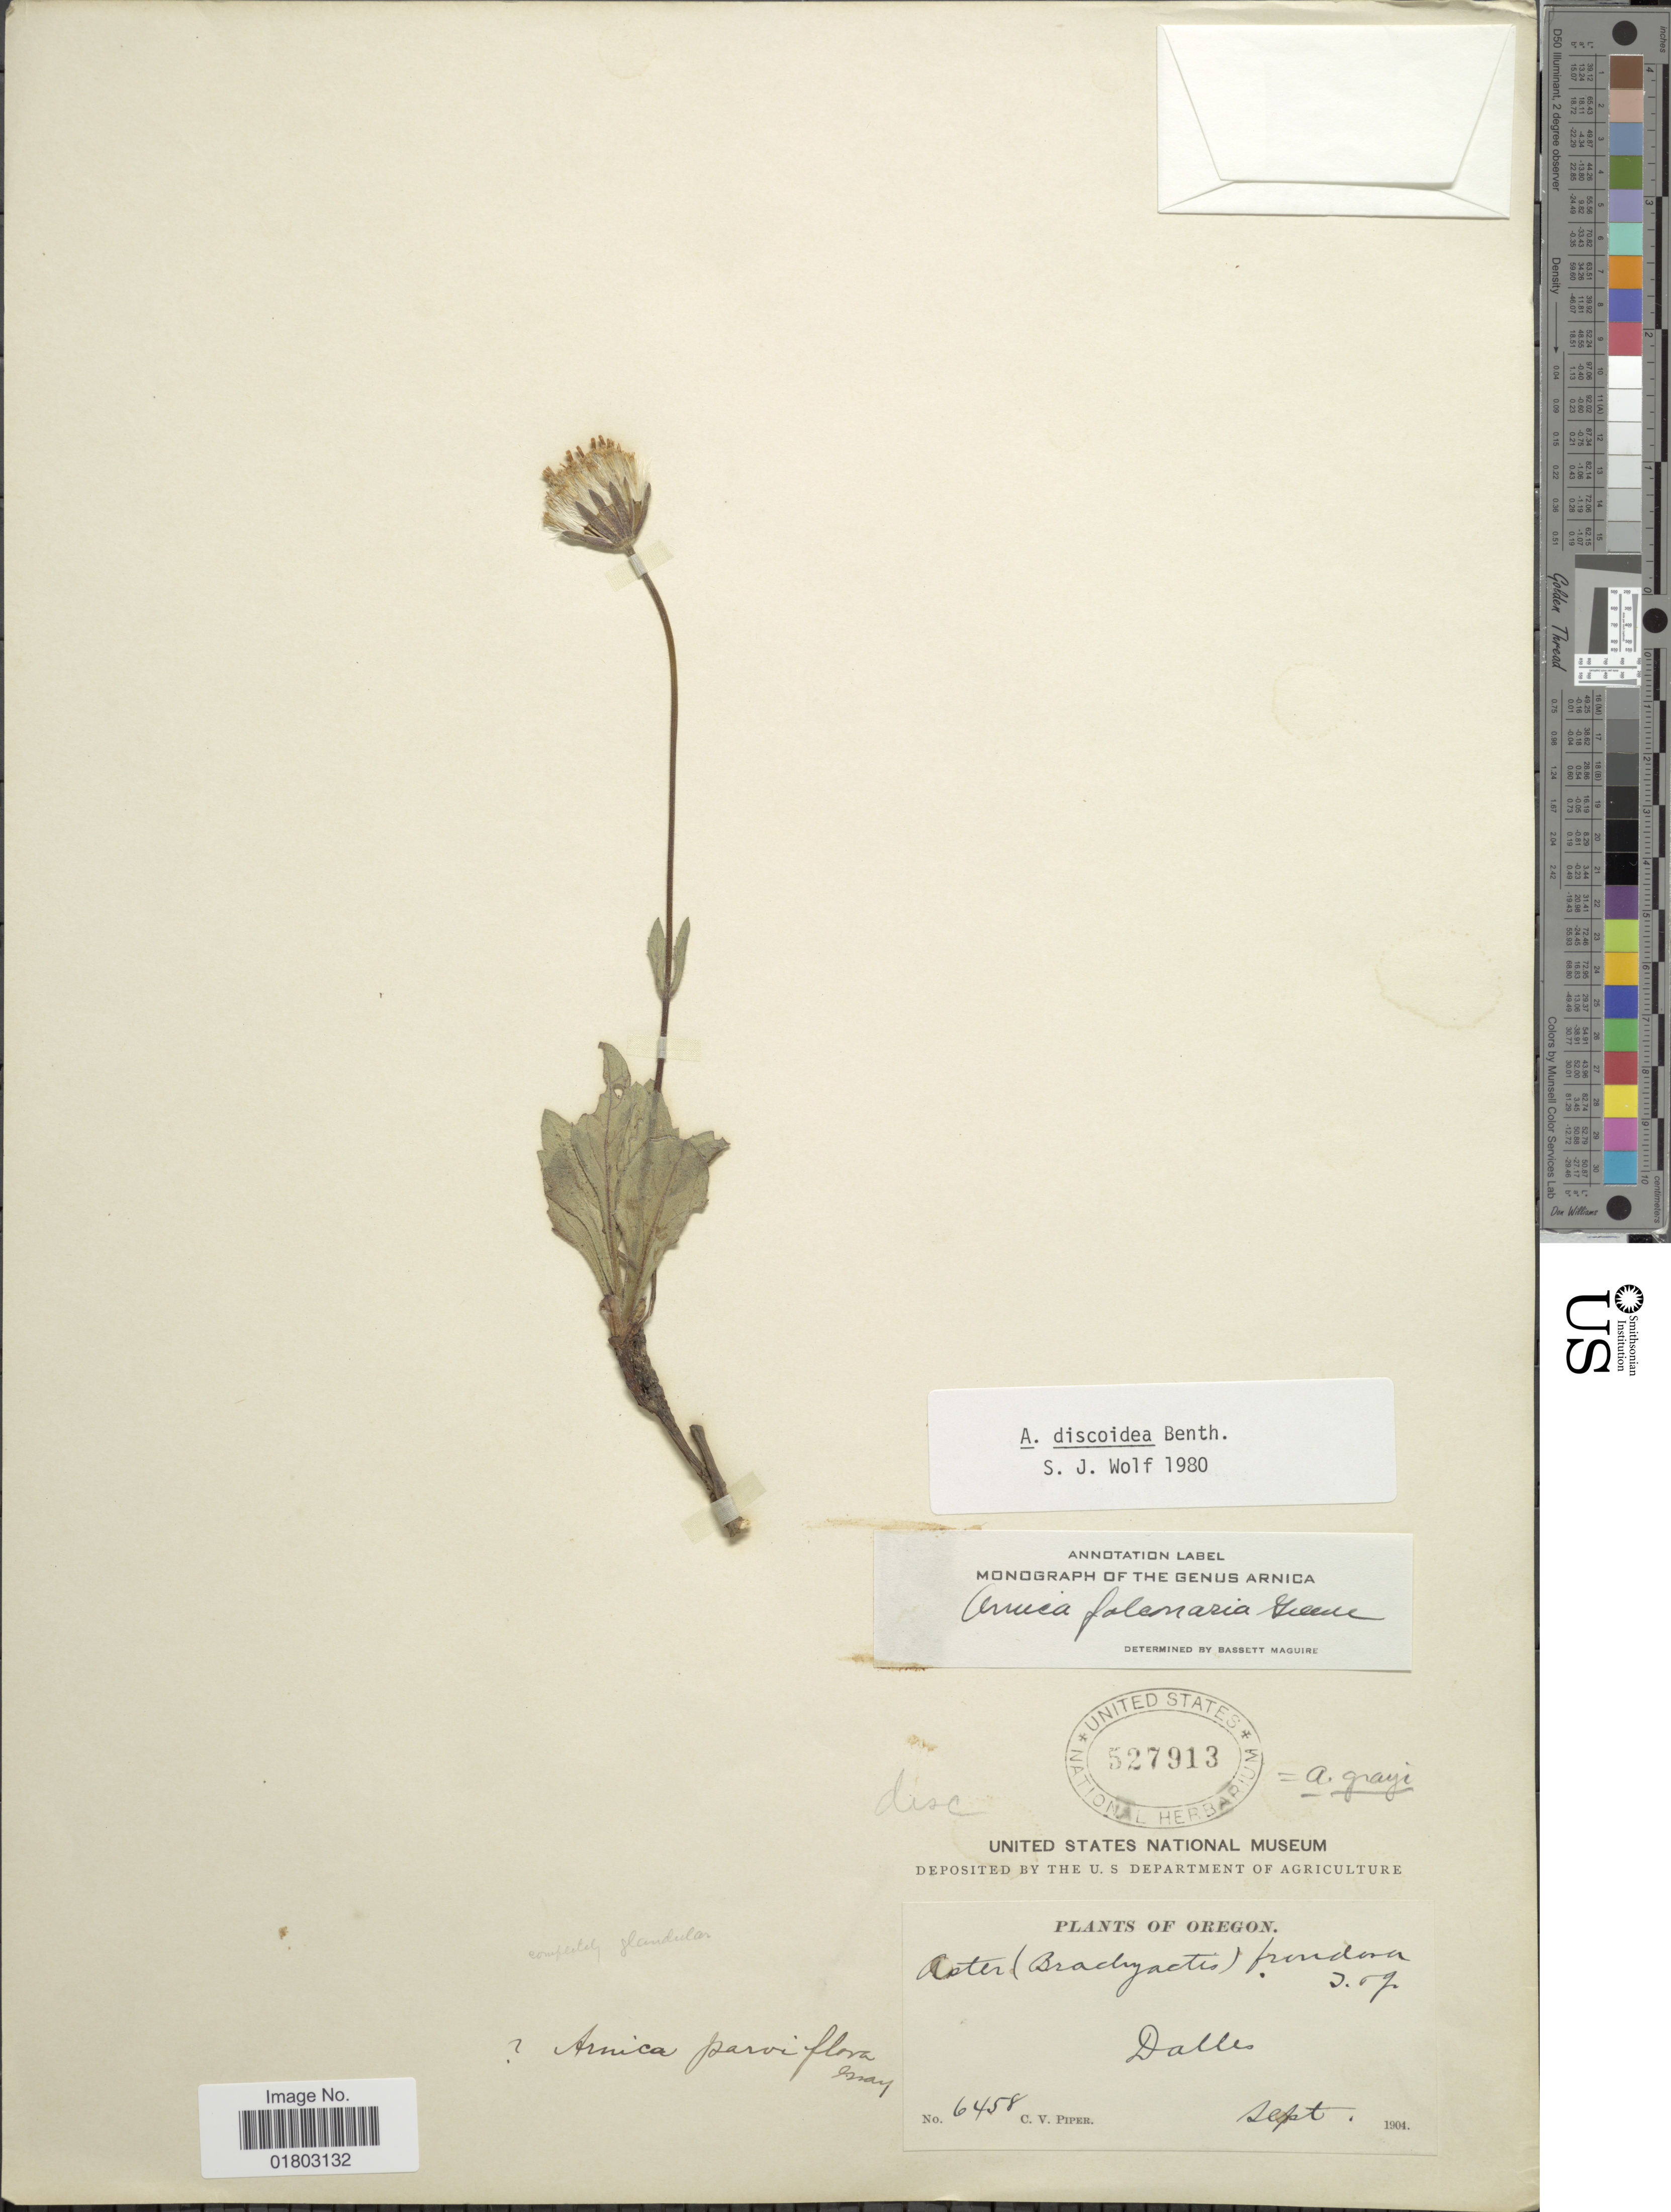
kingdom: Plantae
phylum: Tracheophyta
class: Magnoliopsida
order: Asterales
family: Asteraceae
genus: Arnica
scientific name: Arnica discoidea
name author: Benth.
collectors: C. V. Piper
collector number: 6458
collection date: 1904-09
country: United States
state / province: Oregon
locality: Dalles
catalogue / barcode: US 527913